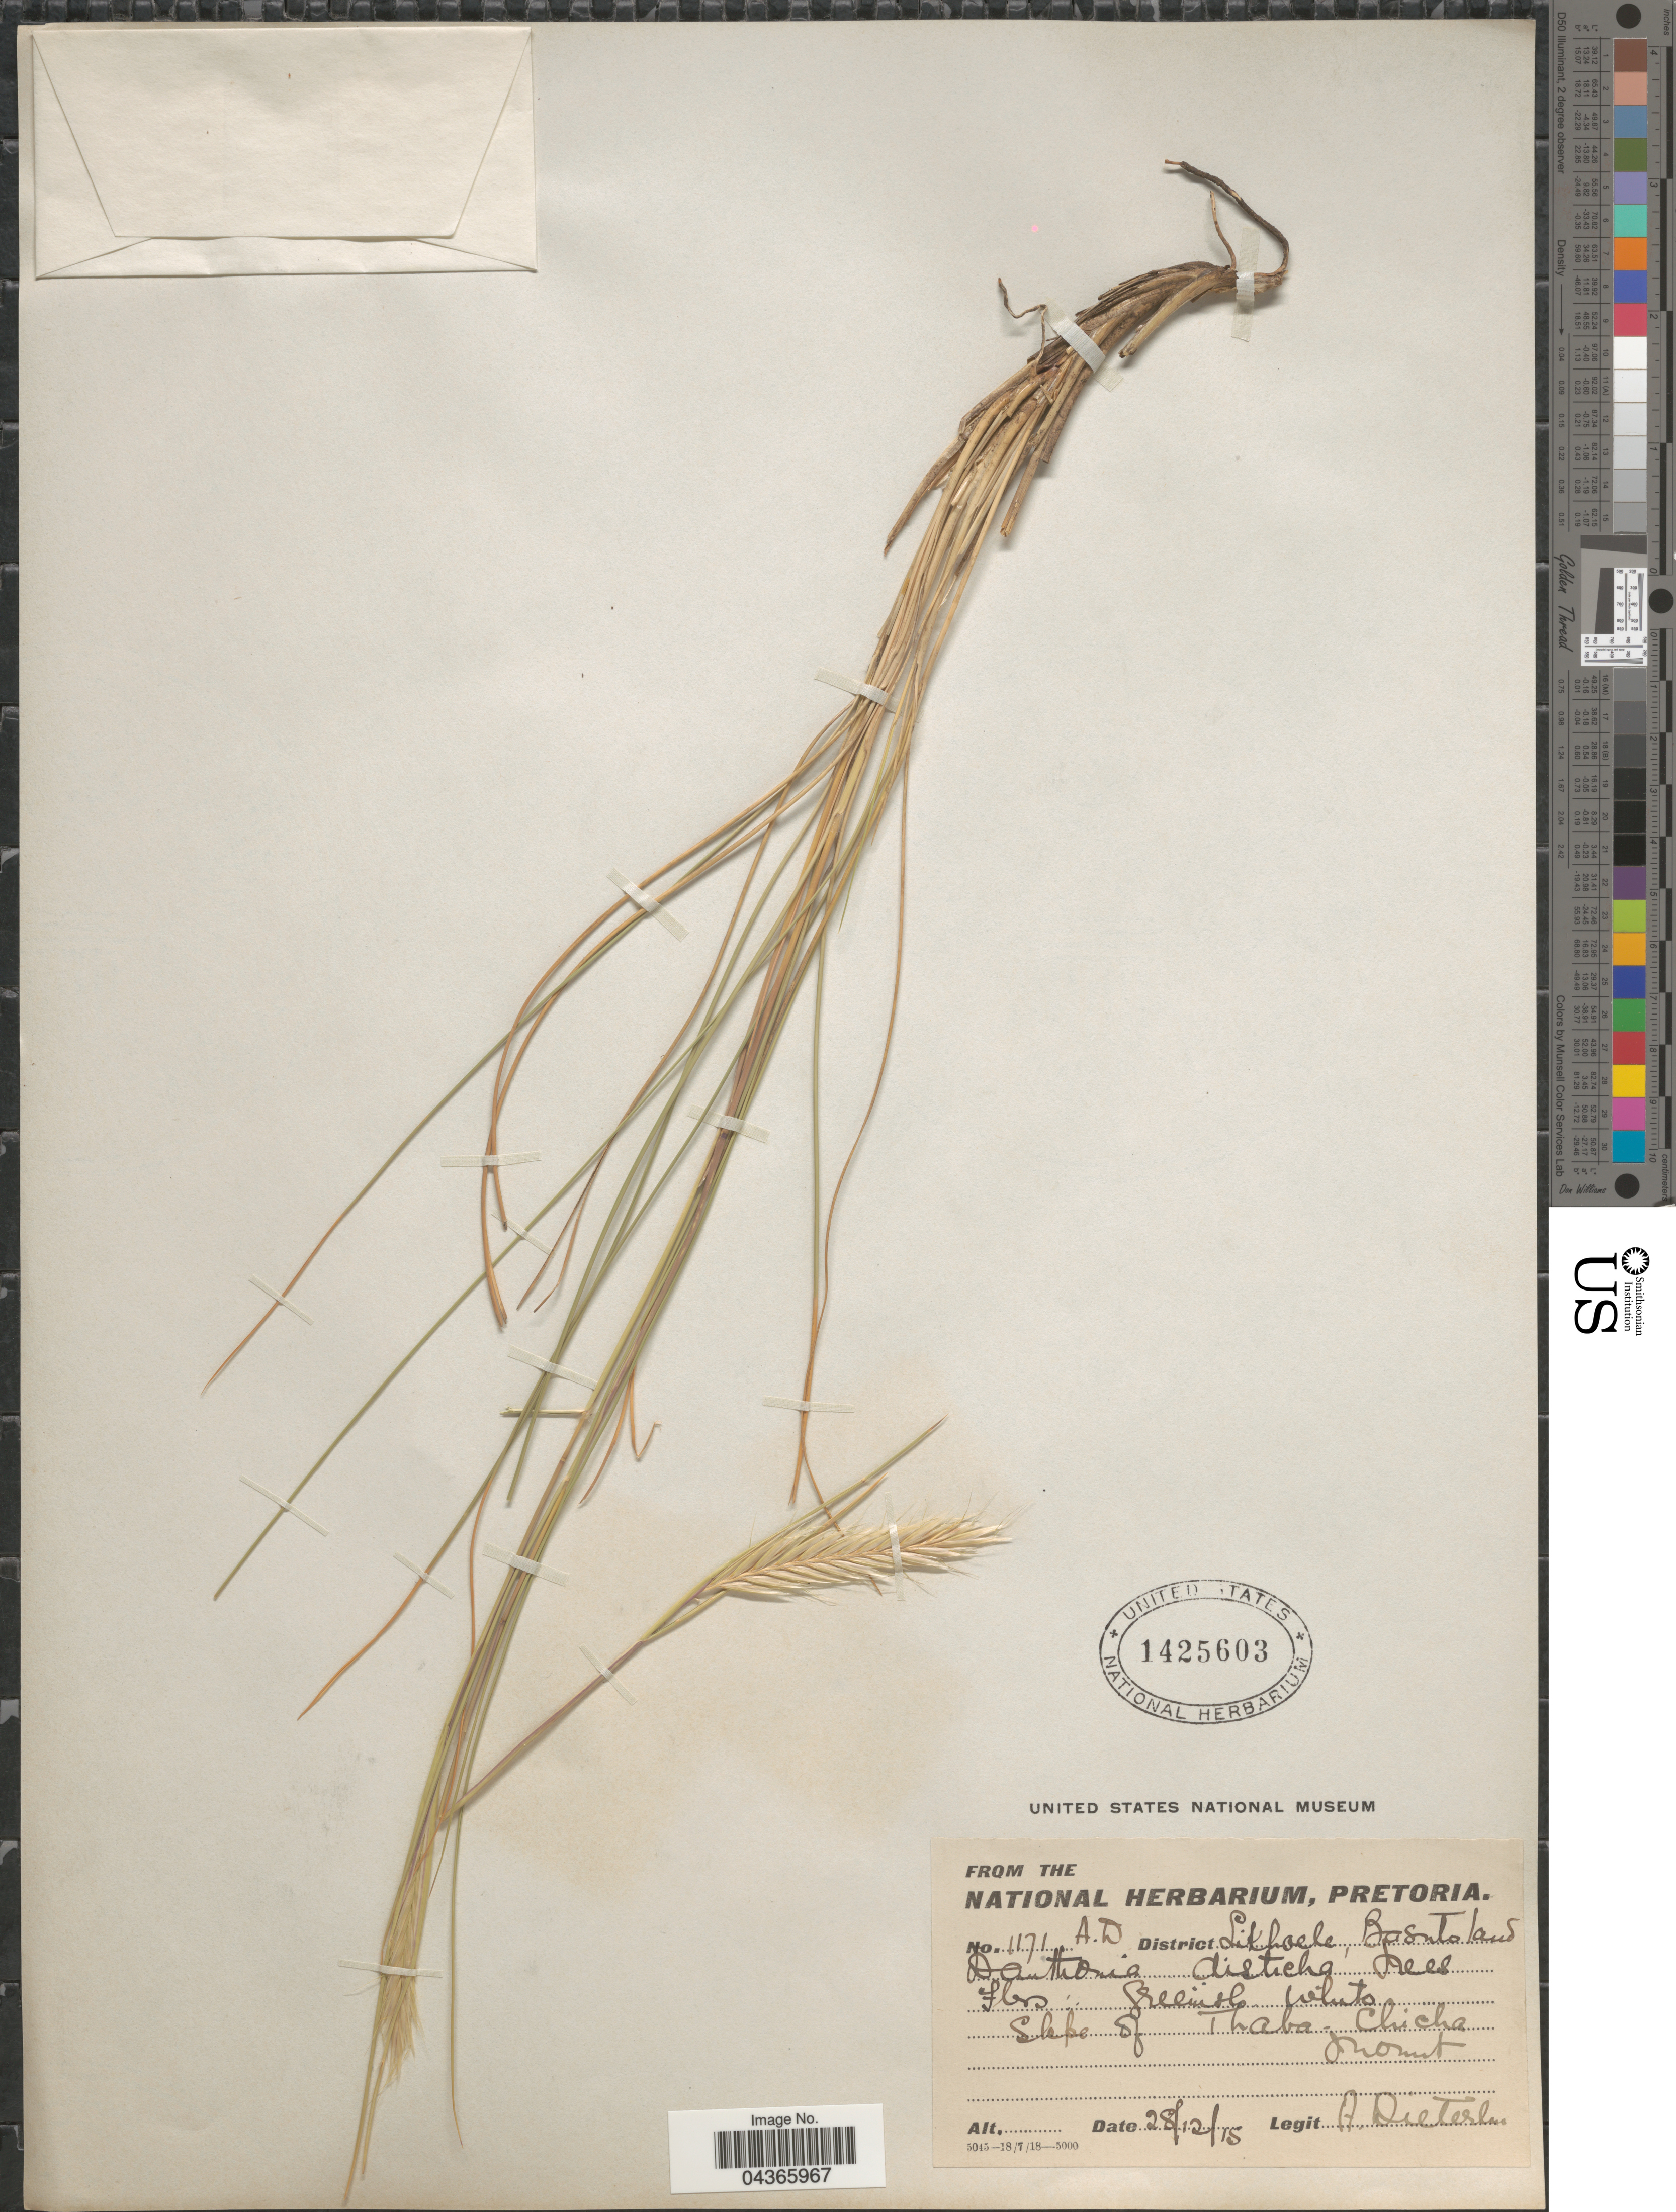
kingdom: Plantae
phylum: Tracheophyta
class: Liliopsida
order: Poales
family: Poaceae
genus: Tenaxia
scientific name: Tenaxia disticha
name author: (Nees) N.P. Barker & H.P. Linder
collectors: A. Dieterlen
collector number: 1171 A.D.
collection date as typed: Transcribed d/m/y: 28/12/15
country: Lesotho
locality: District Likhoele, Basutoland. Slope of Thaba-Chicha Mount.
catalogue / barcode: US 1425603